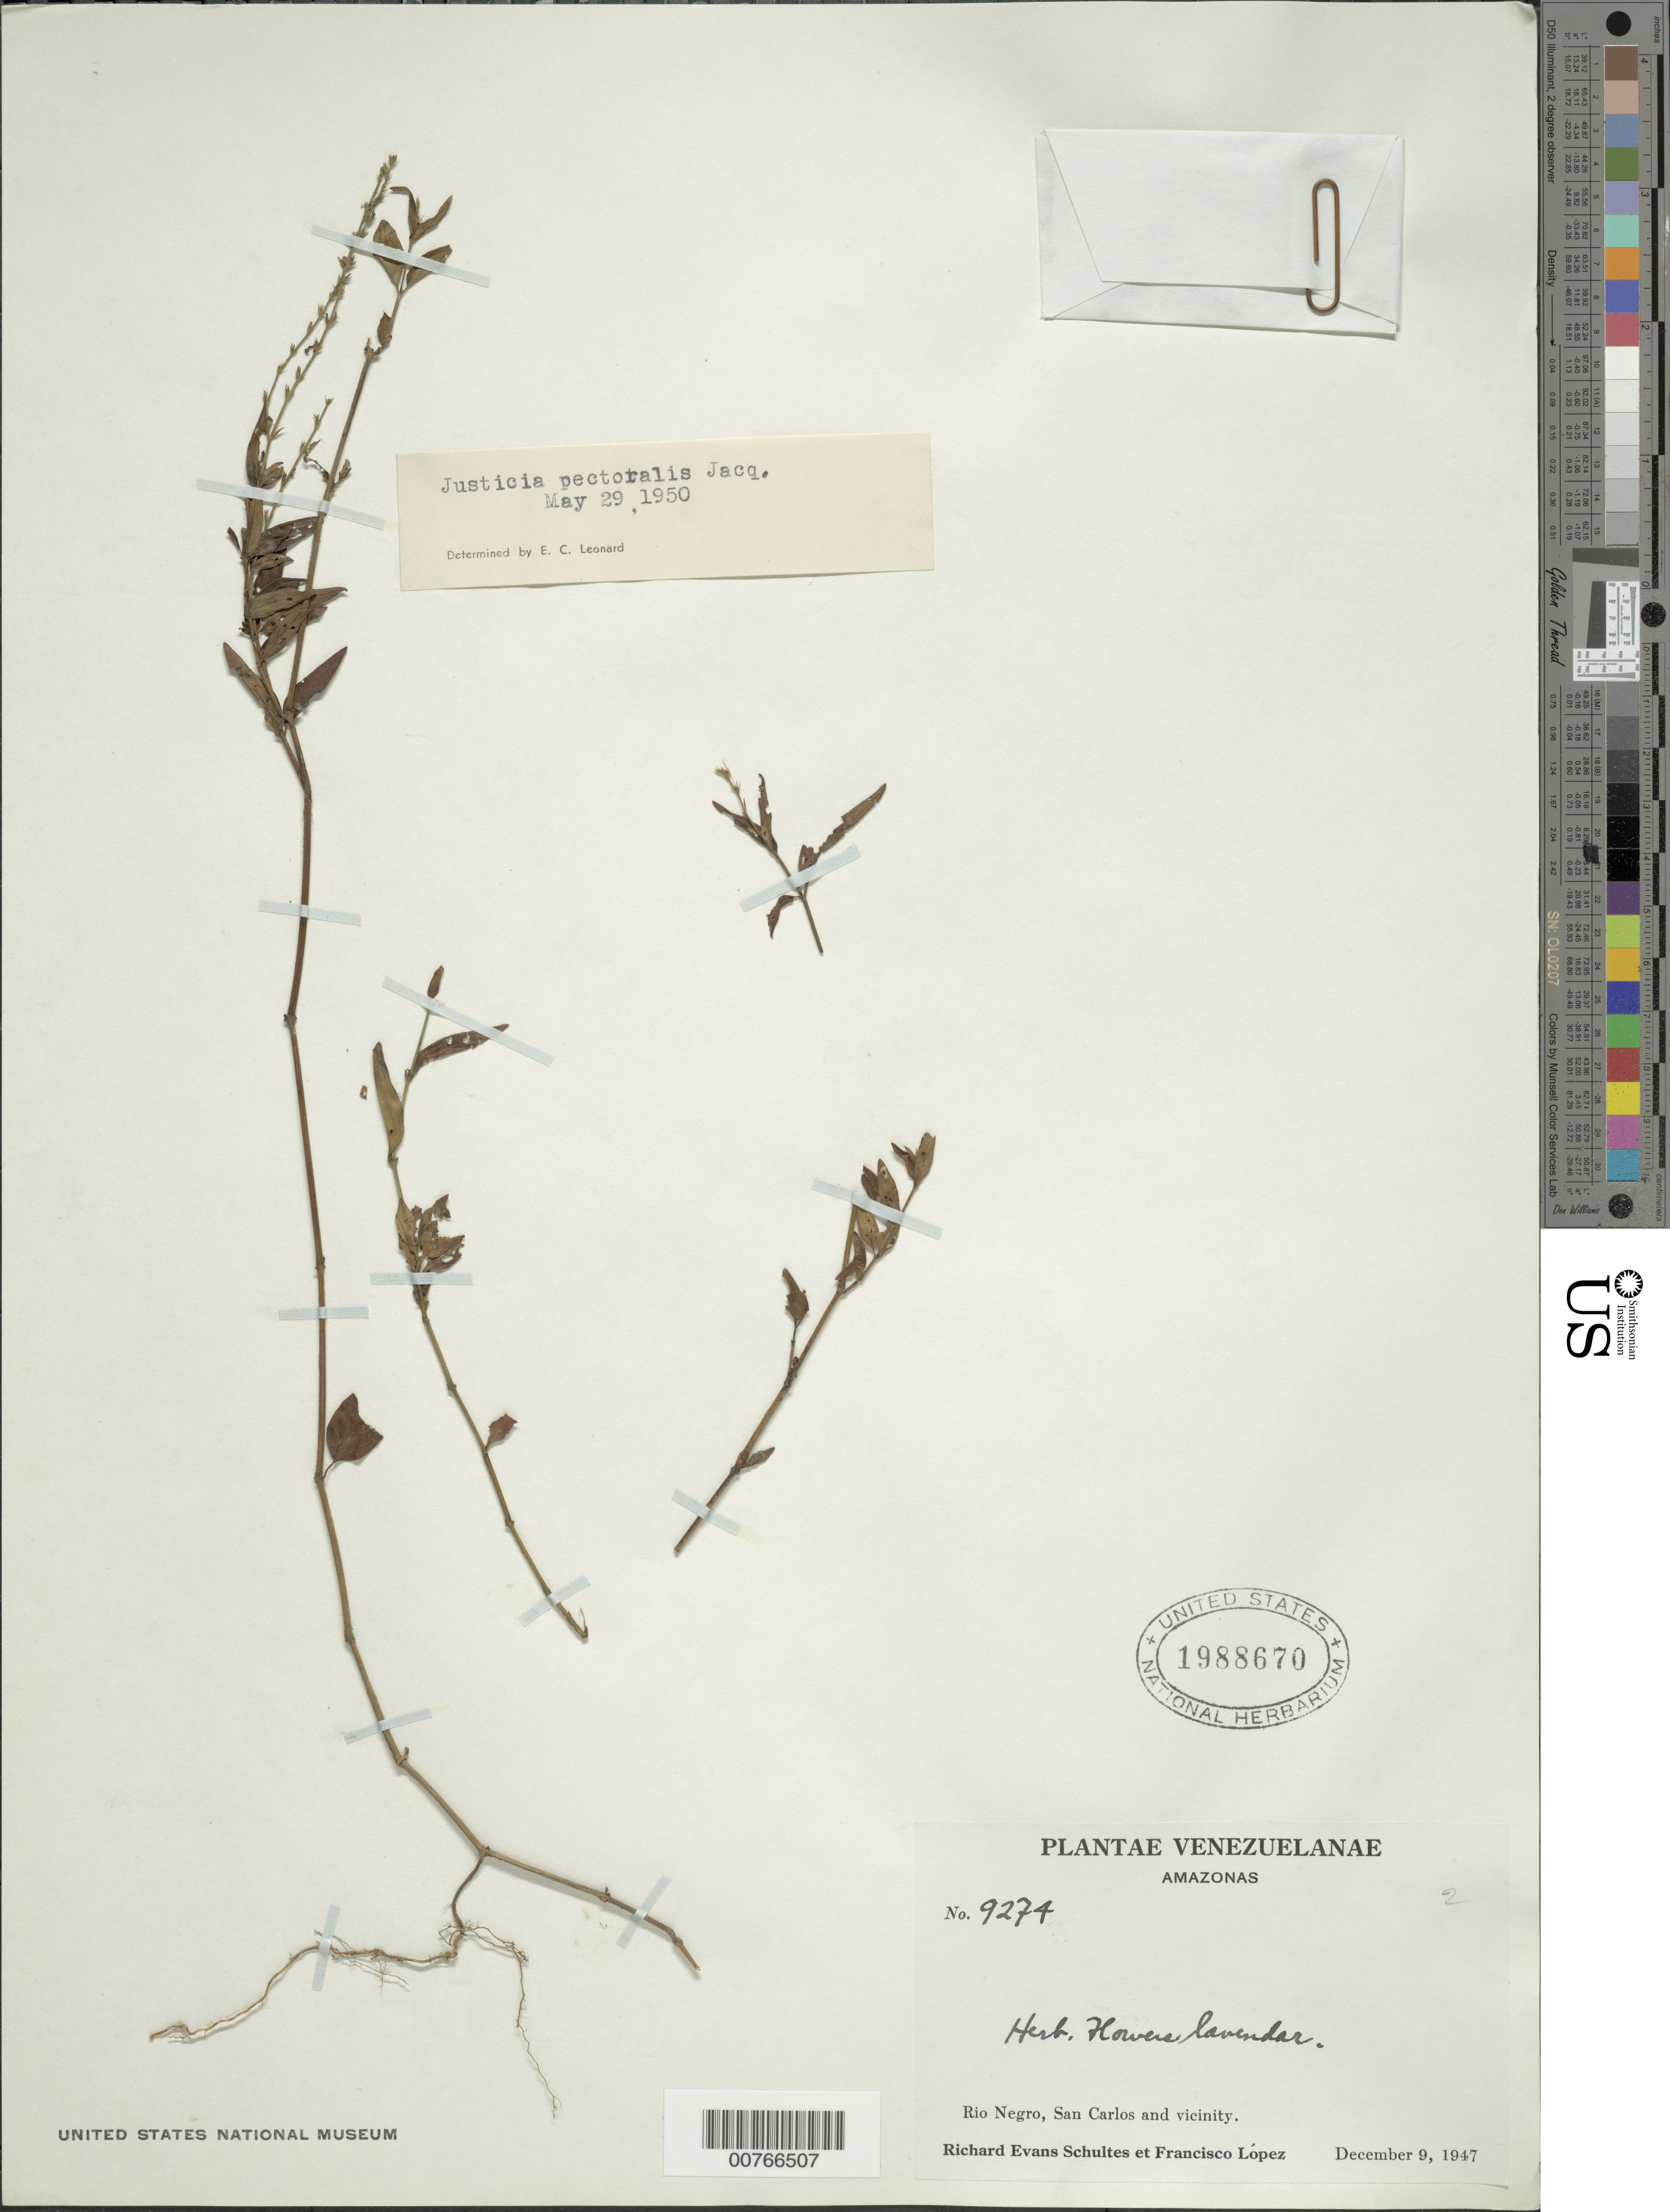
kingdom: Plantae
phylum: Tracheophyta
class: Magnoliopsida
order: Lamiales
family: Acanthaceae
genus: Justicia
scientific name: Justicia pectoralis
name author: Jacq.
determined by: Leonard, Emery C., (US)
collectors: R. E. Schultes & F. Lopéz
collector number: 9274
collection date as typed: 9-Dec-47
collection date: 1947-12-09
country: Venezuela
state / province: Amazonas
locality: San Carlos and vicinity, Río Negro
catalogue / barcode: US 1988670